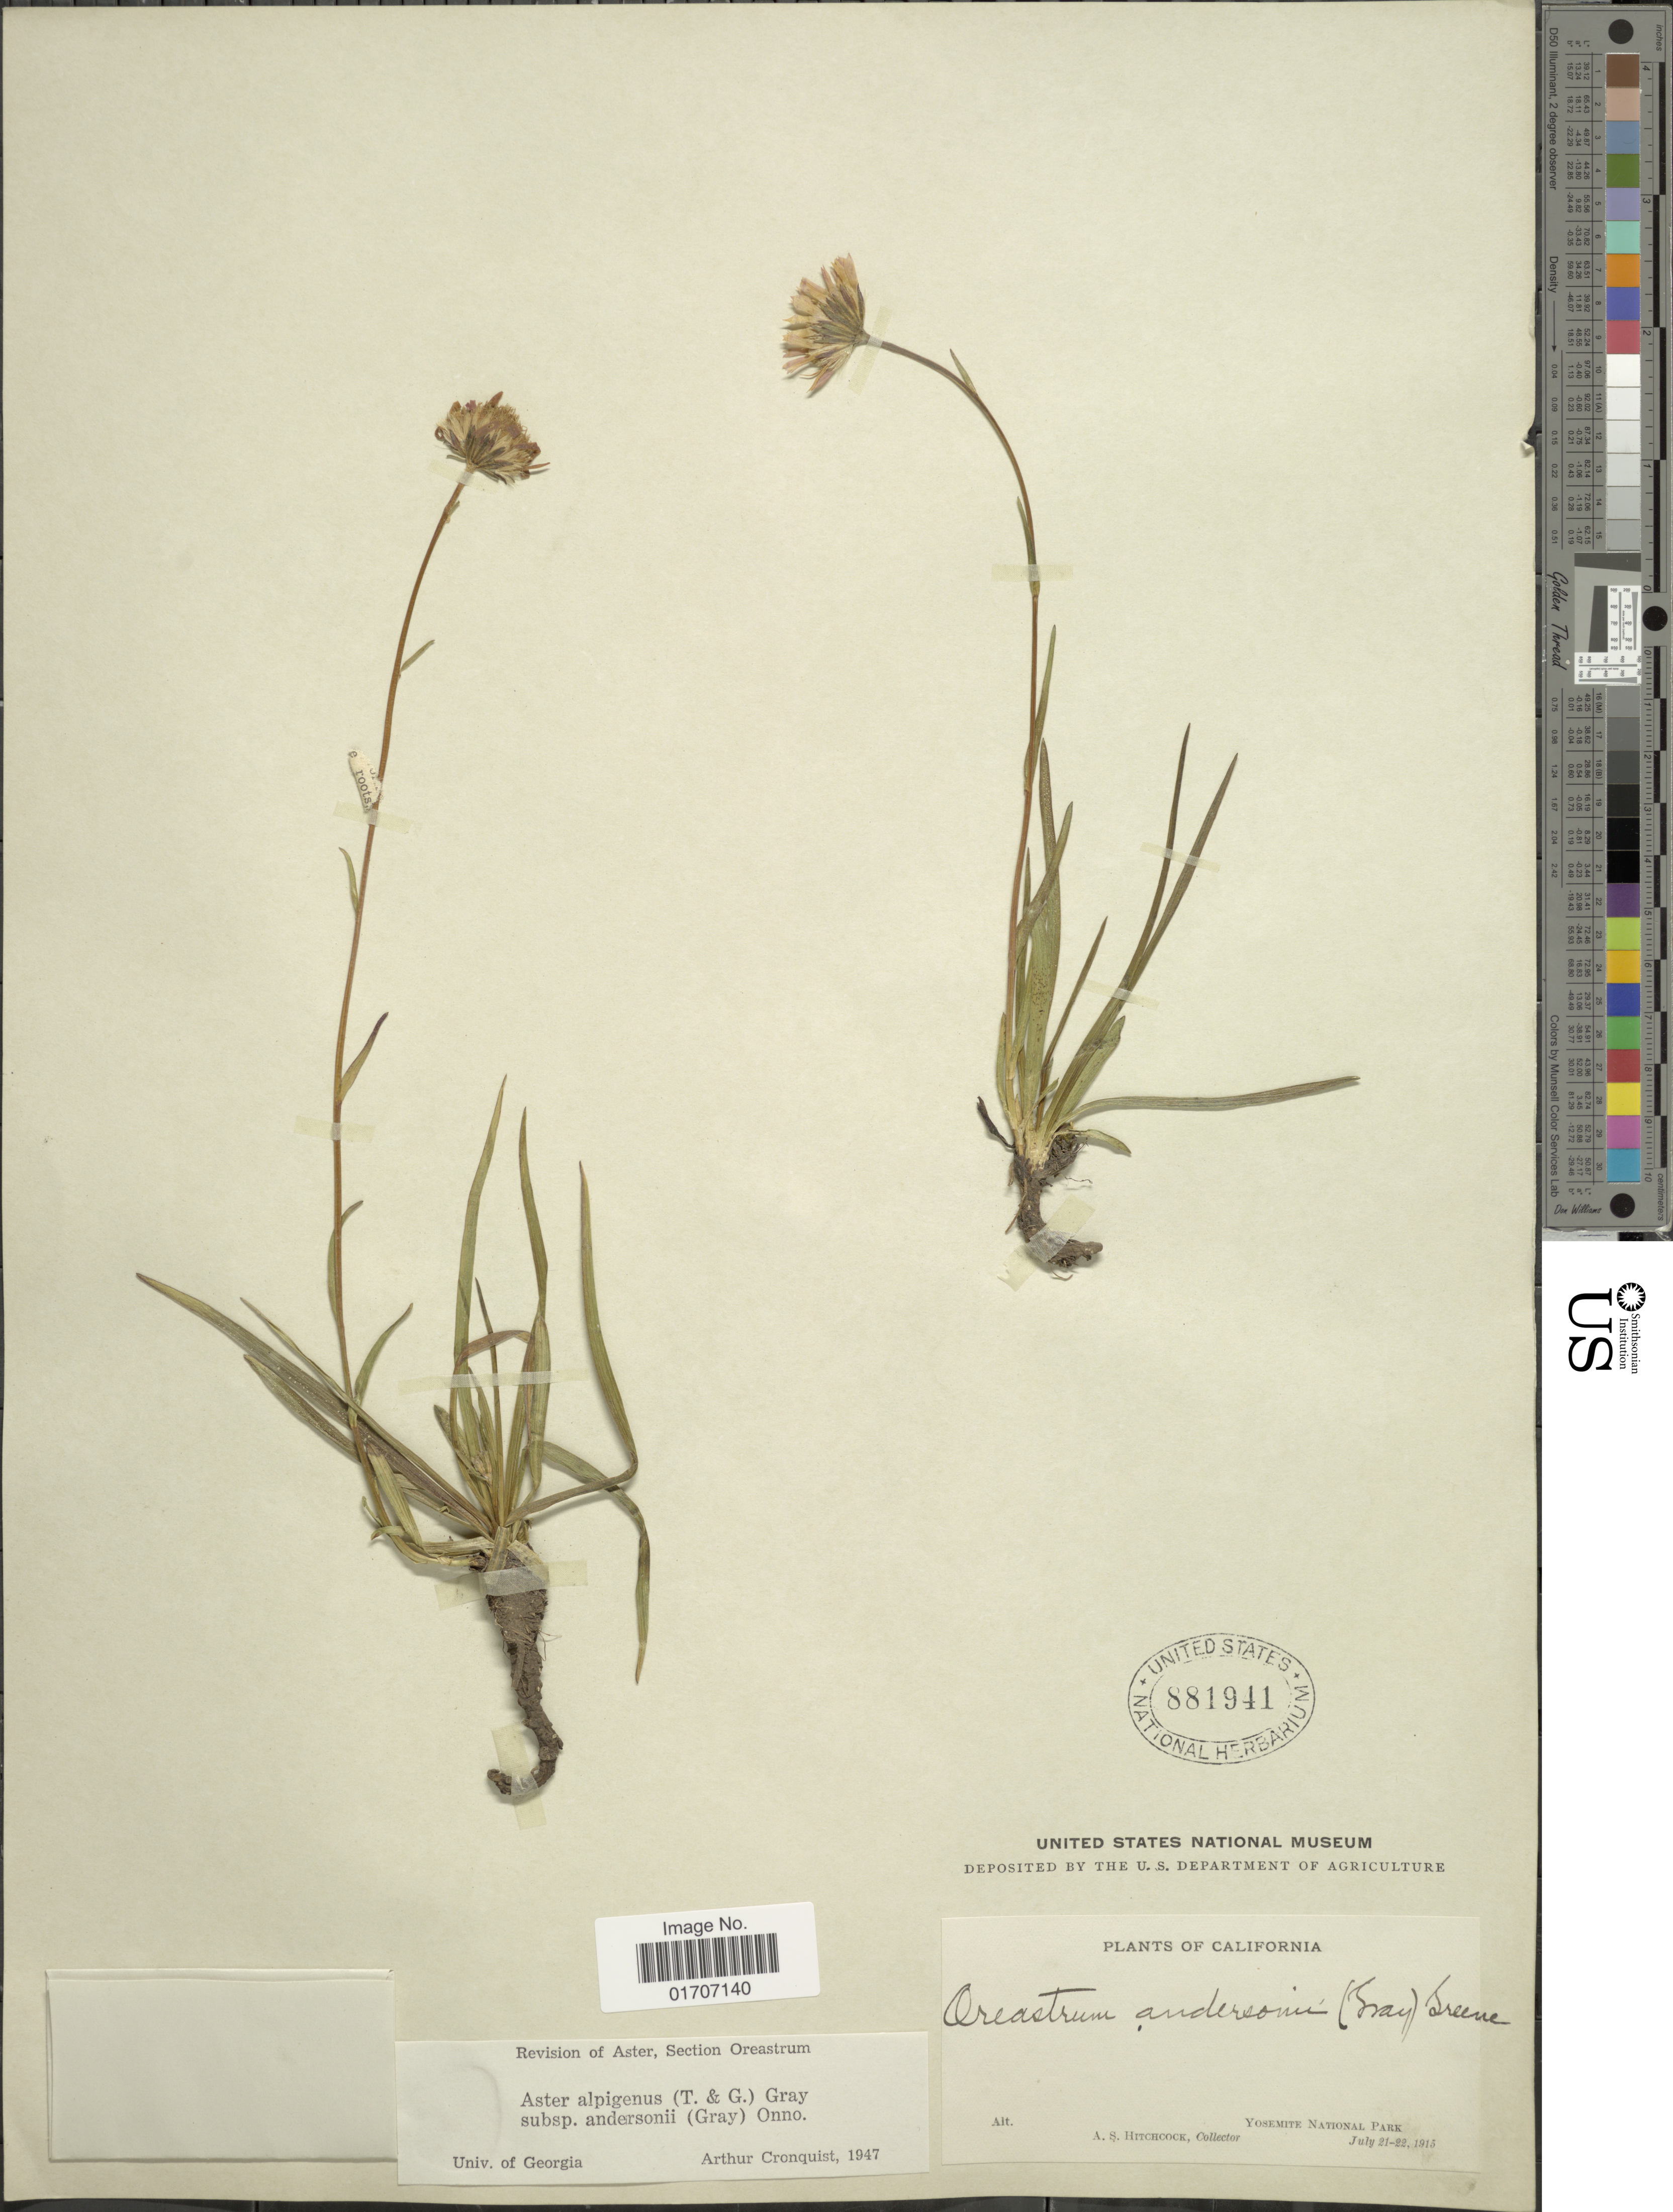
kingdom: Plantae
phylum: Tracheophyta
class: Magnoliopsida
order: Asterales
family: Asteraceae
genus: Oreostemma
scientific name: Oreostemma alpigenum var. andersonii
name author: (A. Gray) G.L. Nesom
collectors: A. S. Hitchcock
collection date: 1915-07-21/1915-07-22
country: United States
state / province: California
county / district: Mariposa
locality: Yosemite National Park.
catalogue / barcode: US 881941